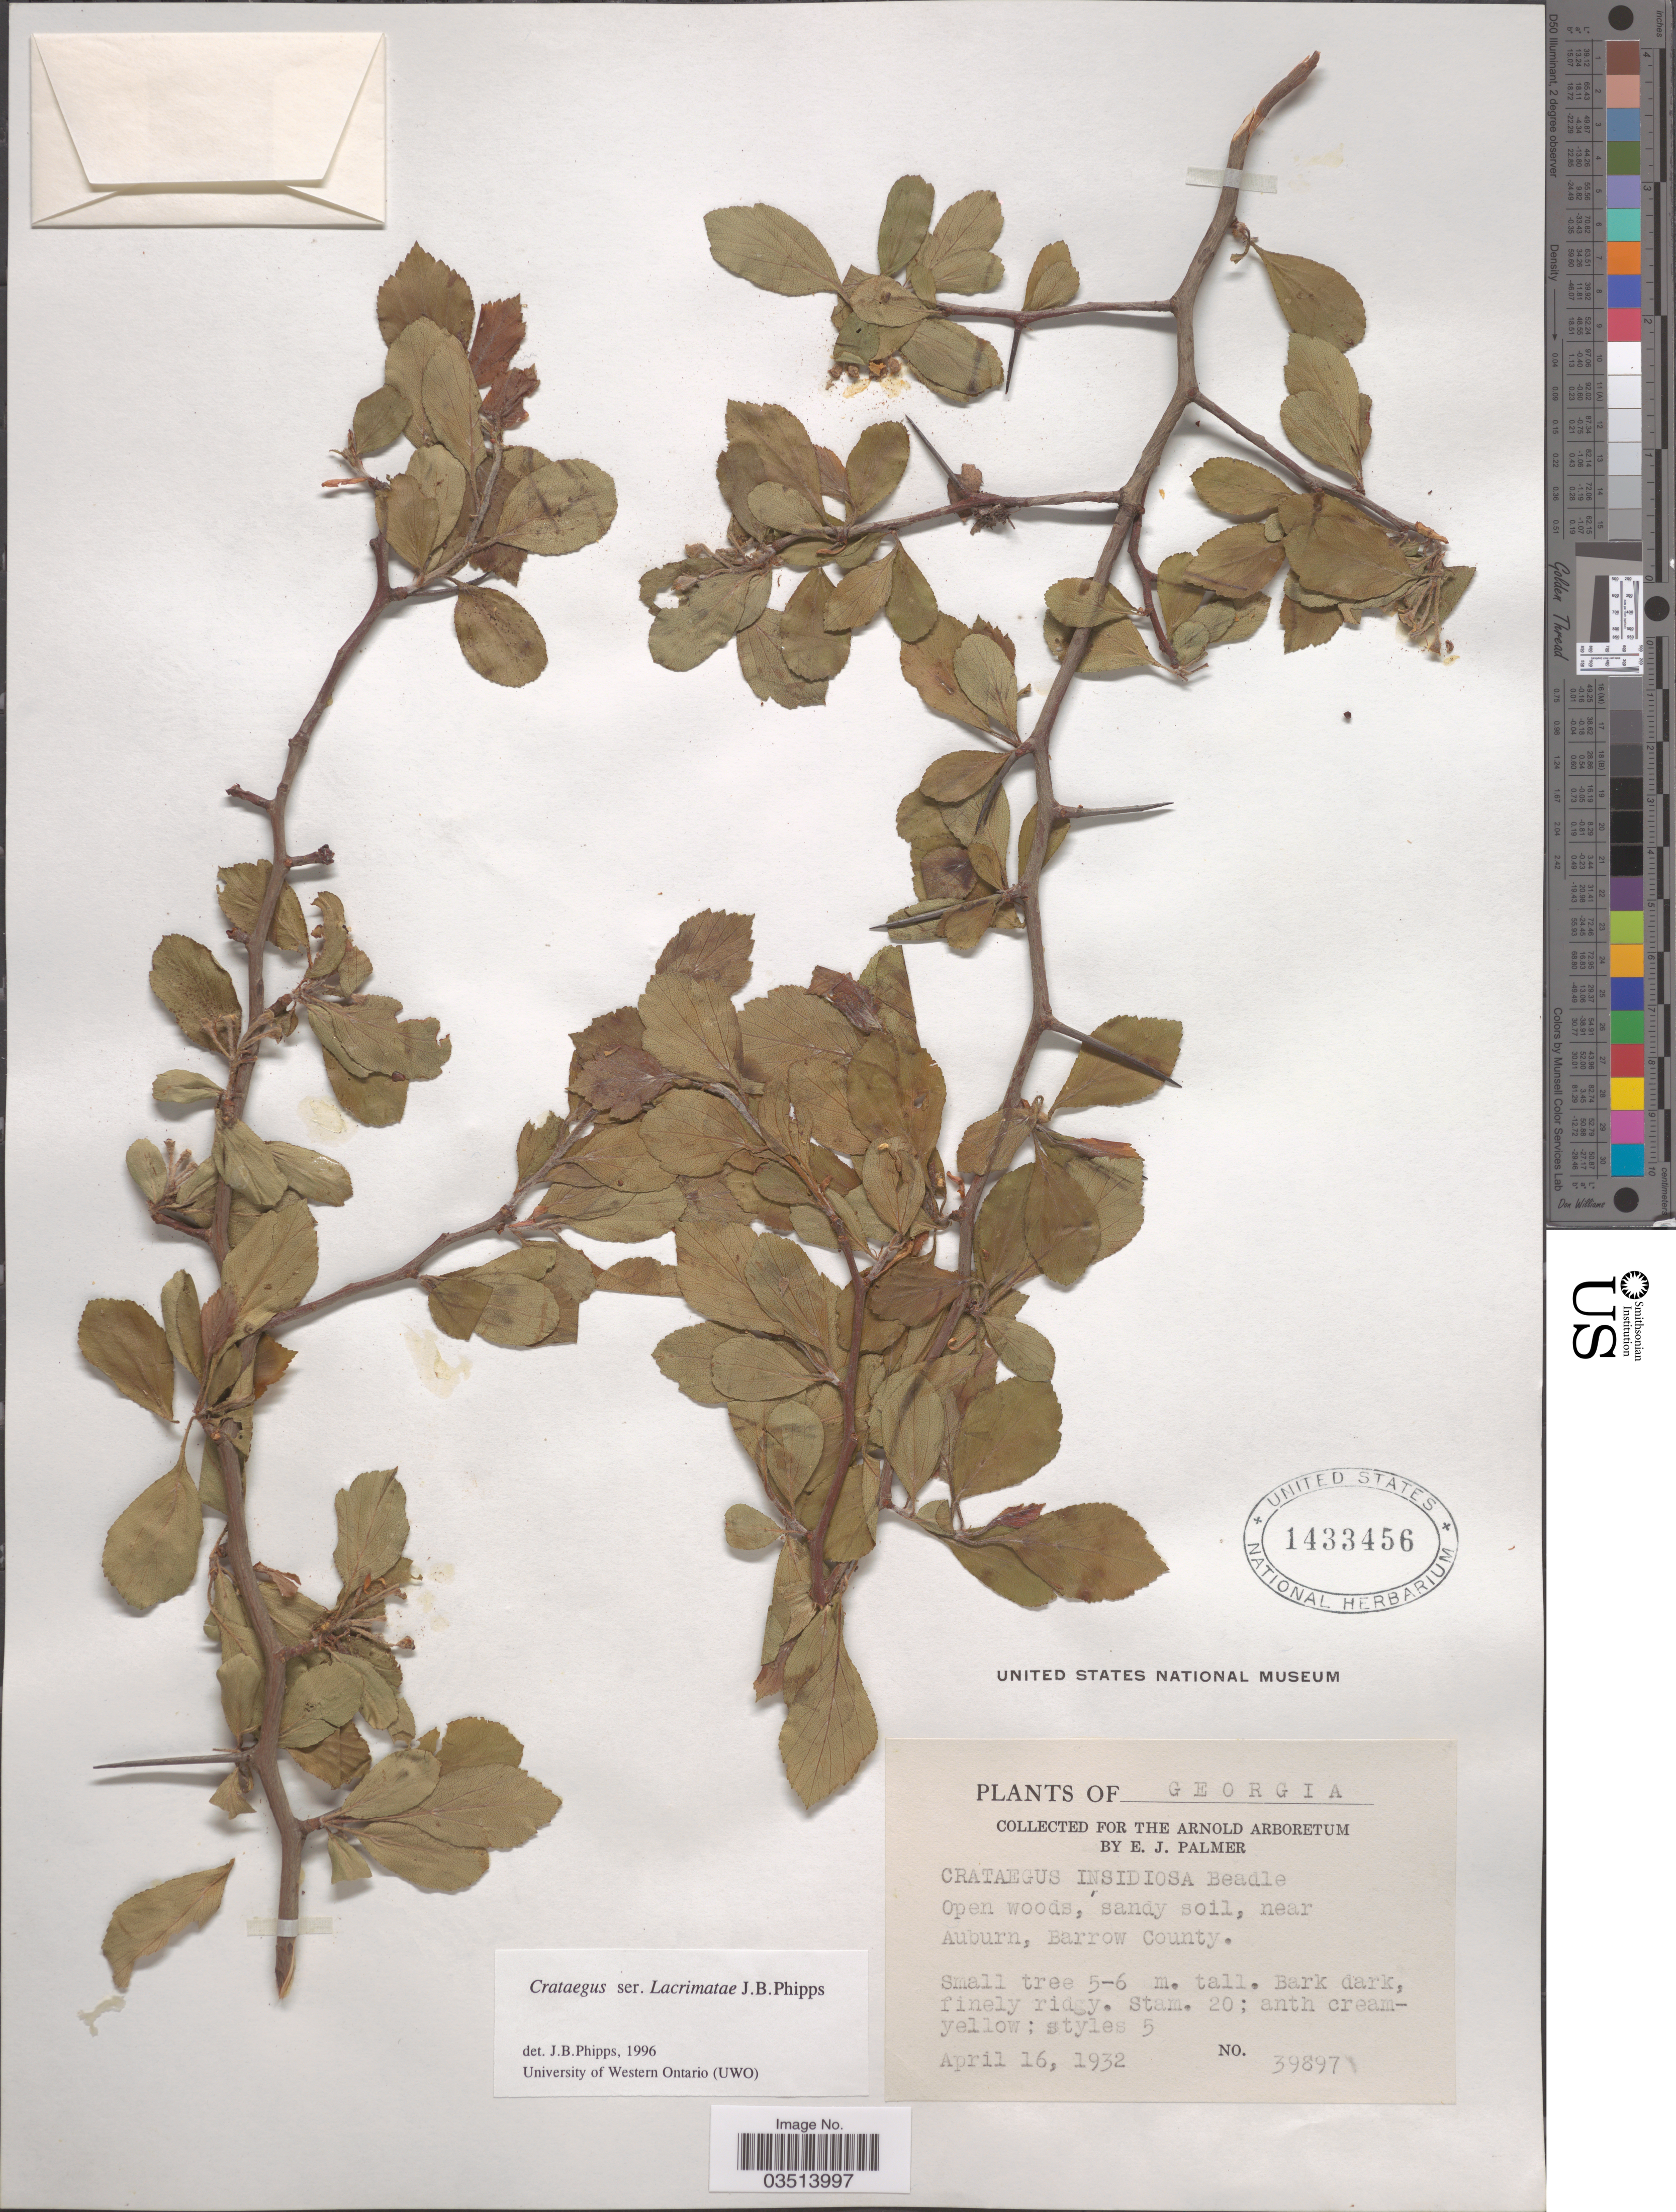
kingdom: Plantae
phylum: Tracheophyta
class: Magnoliopsida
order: Rosales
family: Rosaceae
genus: Crataegus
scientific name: Crataegus condigna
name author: Beadle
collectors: E. J. Palmer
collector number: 39897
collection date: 1932-04-16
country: United States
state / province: Georgia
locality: Near Auburn, Barrow County.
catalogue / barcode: US 1433456